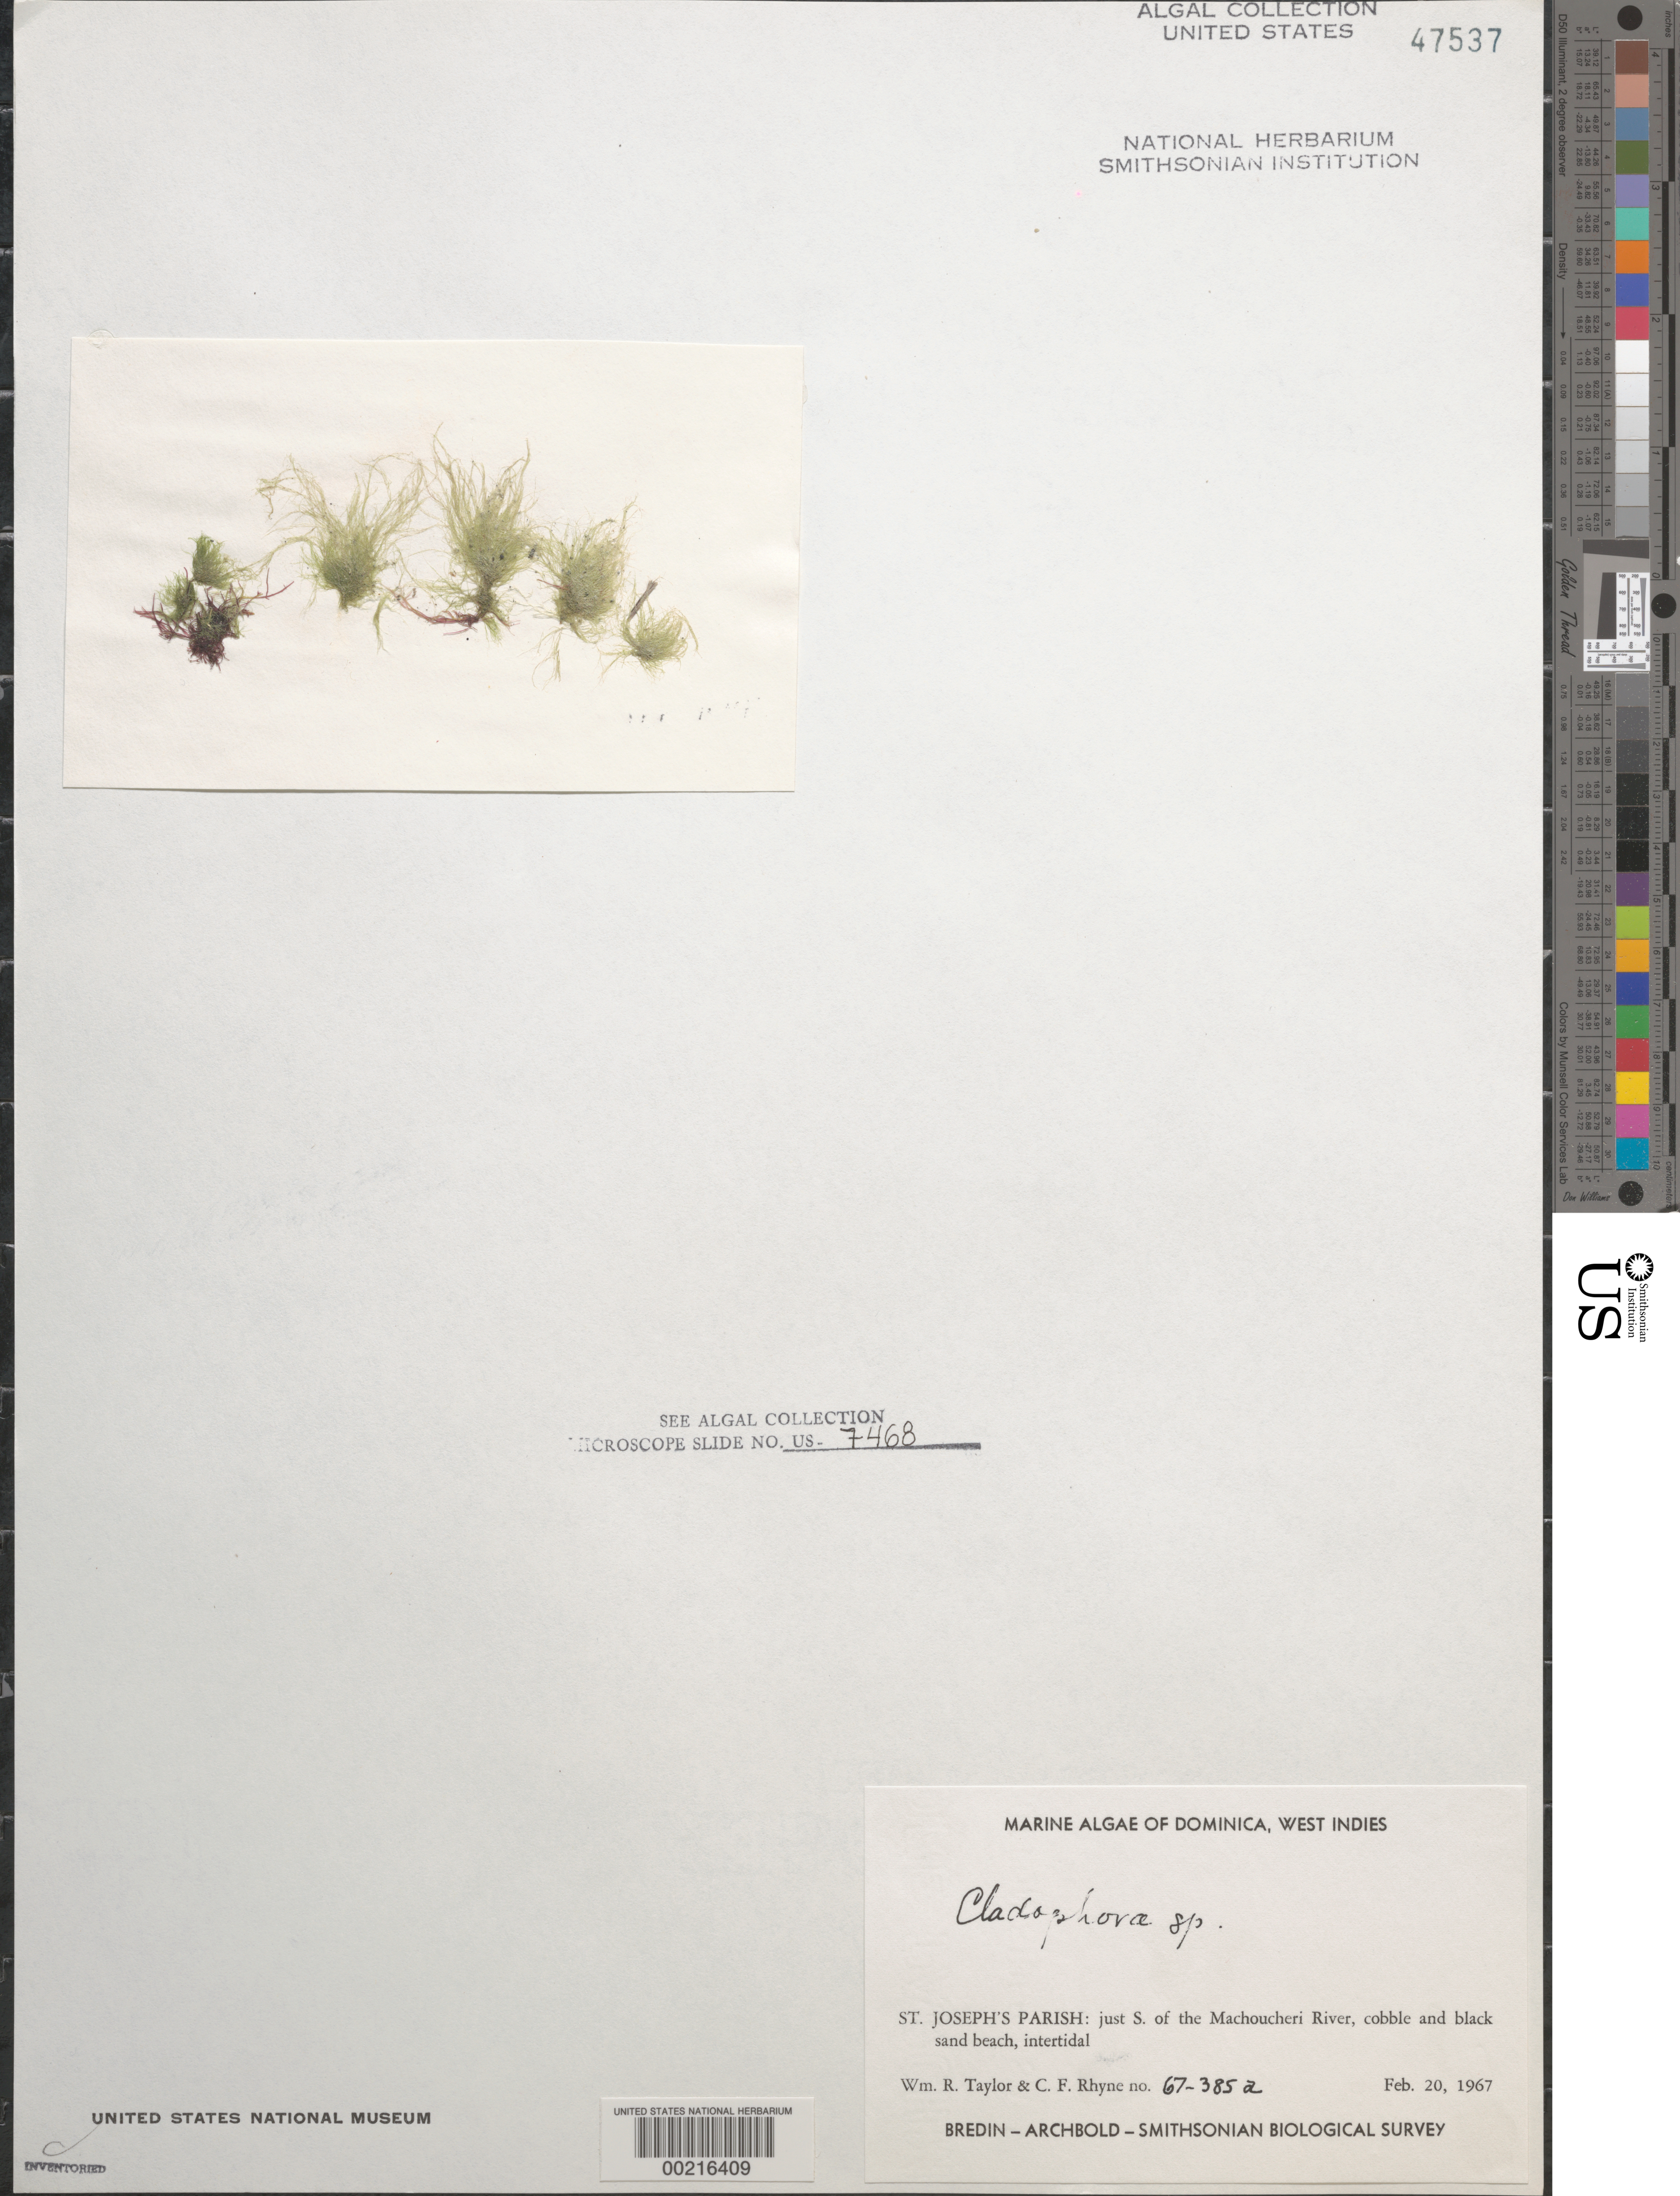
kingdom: Plantae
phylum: Chlorophyta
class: Ulvophyceae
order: Cladophorales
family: Cladophoraceae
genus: Cladophora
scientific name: Cladophora sp.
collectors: W. R. Taylor & C. Rhyne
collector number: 67-385a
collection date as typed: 20 Feb 1967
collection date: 1967-02-20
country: Dominica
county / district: St. Joseph's Parish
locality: Just south of Machoucheri River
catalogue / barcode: US 47537